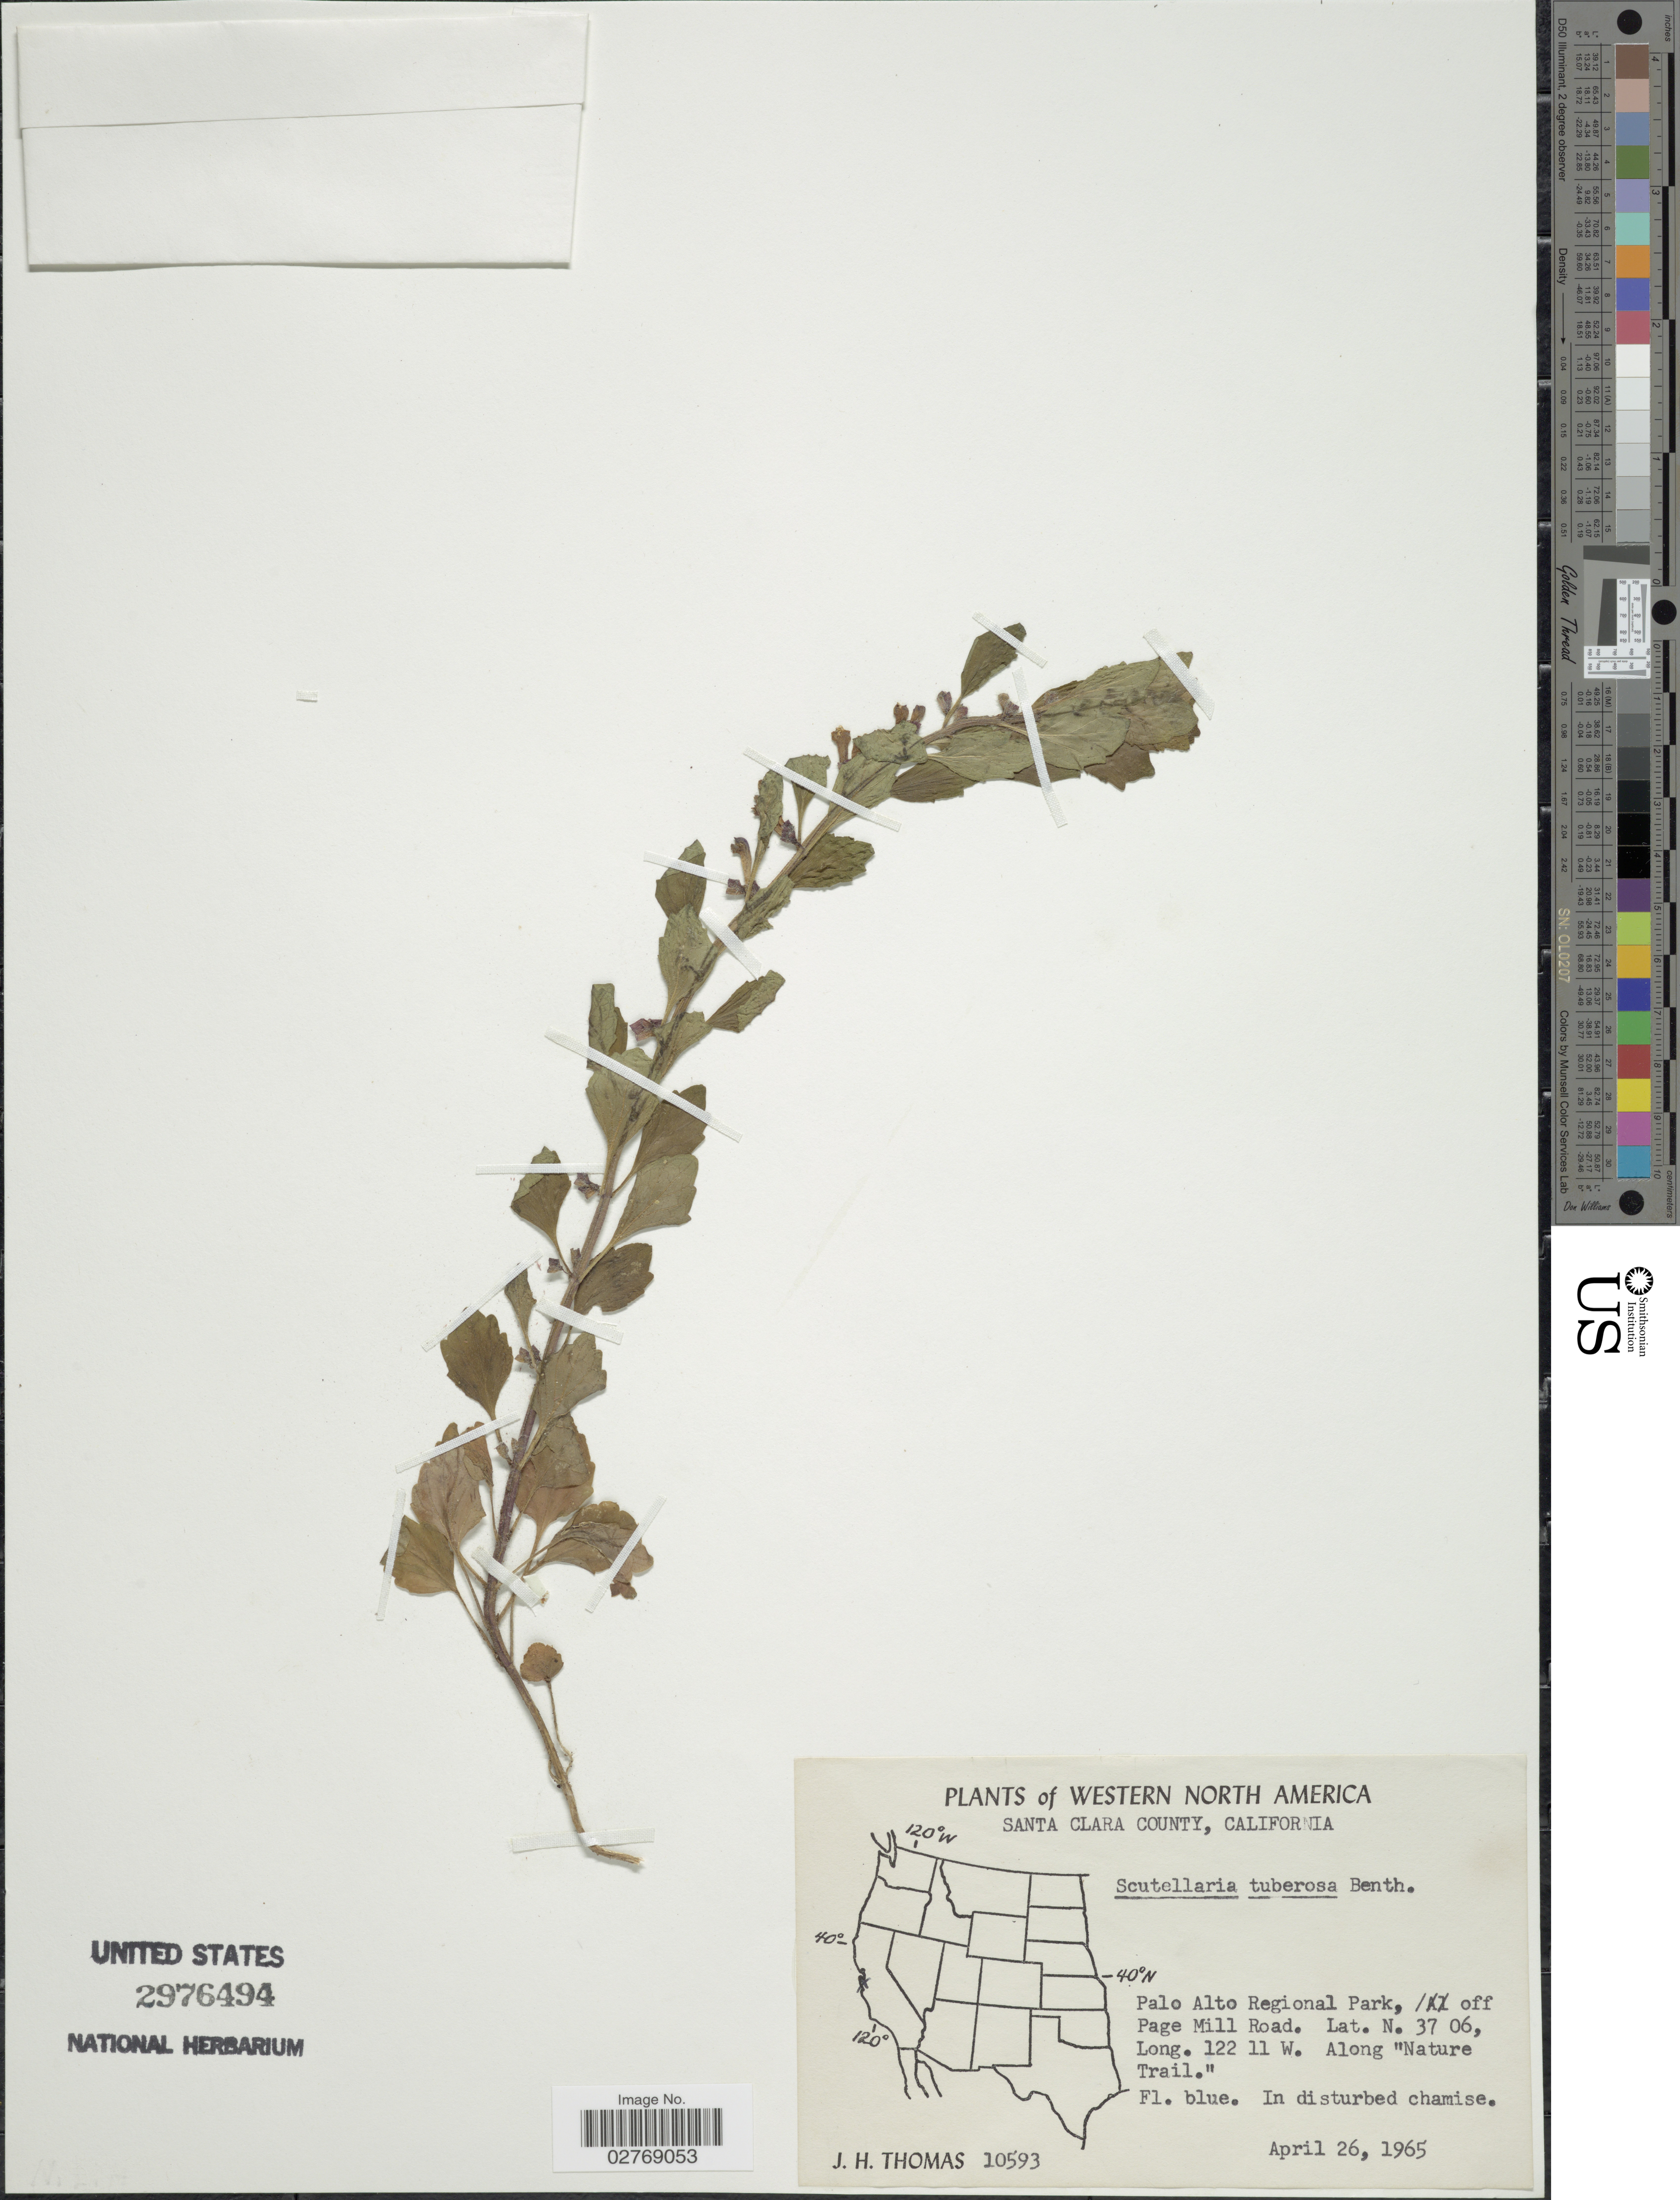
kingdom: Plantae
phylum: Tracheophyta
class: Magnoliopsida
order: Lamiales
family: Lamiaceae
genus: Scutellaria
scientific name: Scutellaria tuberosa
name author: Benth.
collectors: J. H. Thomas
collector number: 10593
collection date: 1965-04-26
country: United States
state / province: California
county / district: Santa Clara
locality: Western North America, Santa Clara County, Palo Alto Regional Park, off Page Mill Road, Along "Nature Trail".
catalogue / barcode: US 2976494